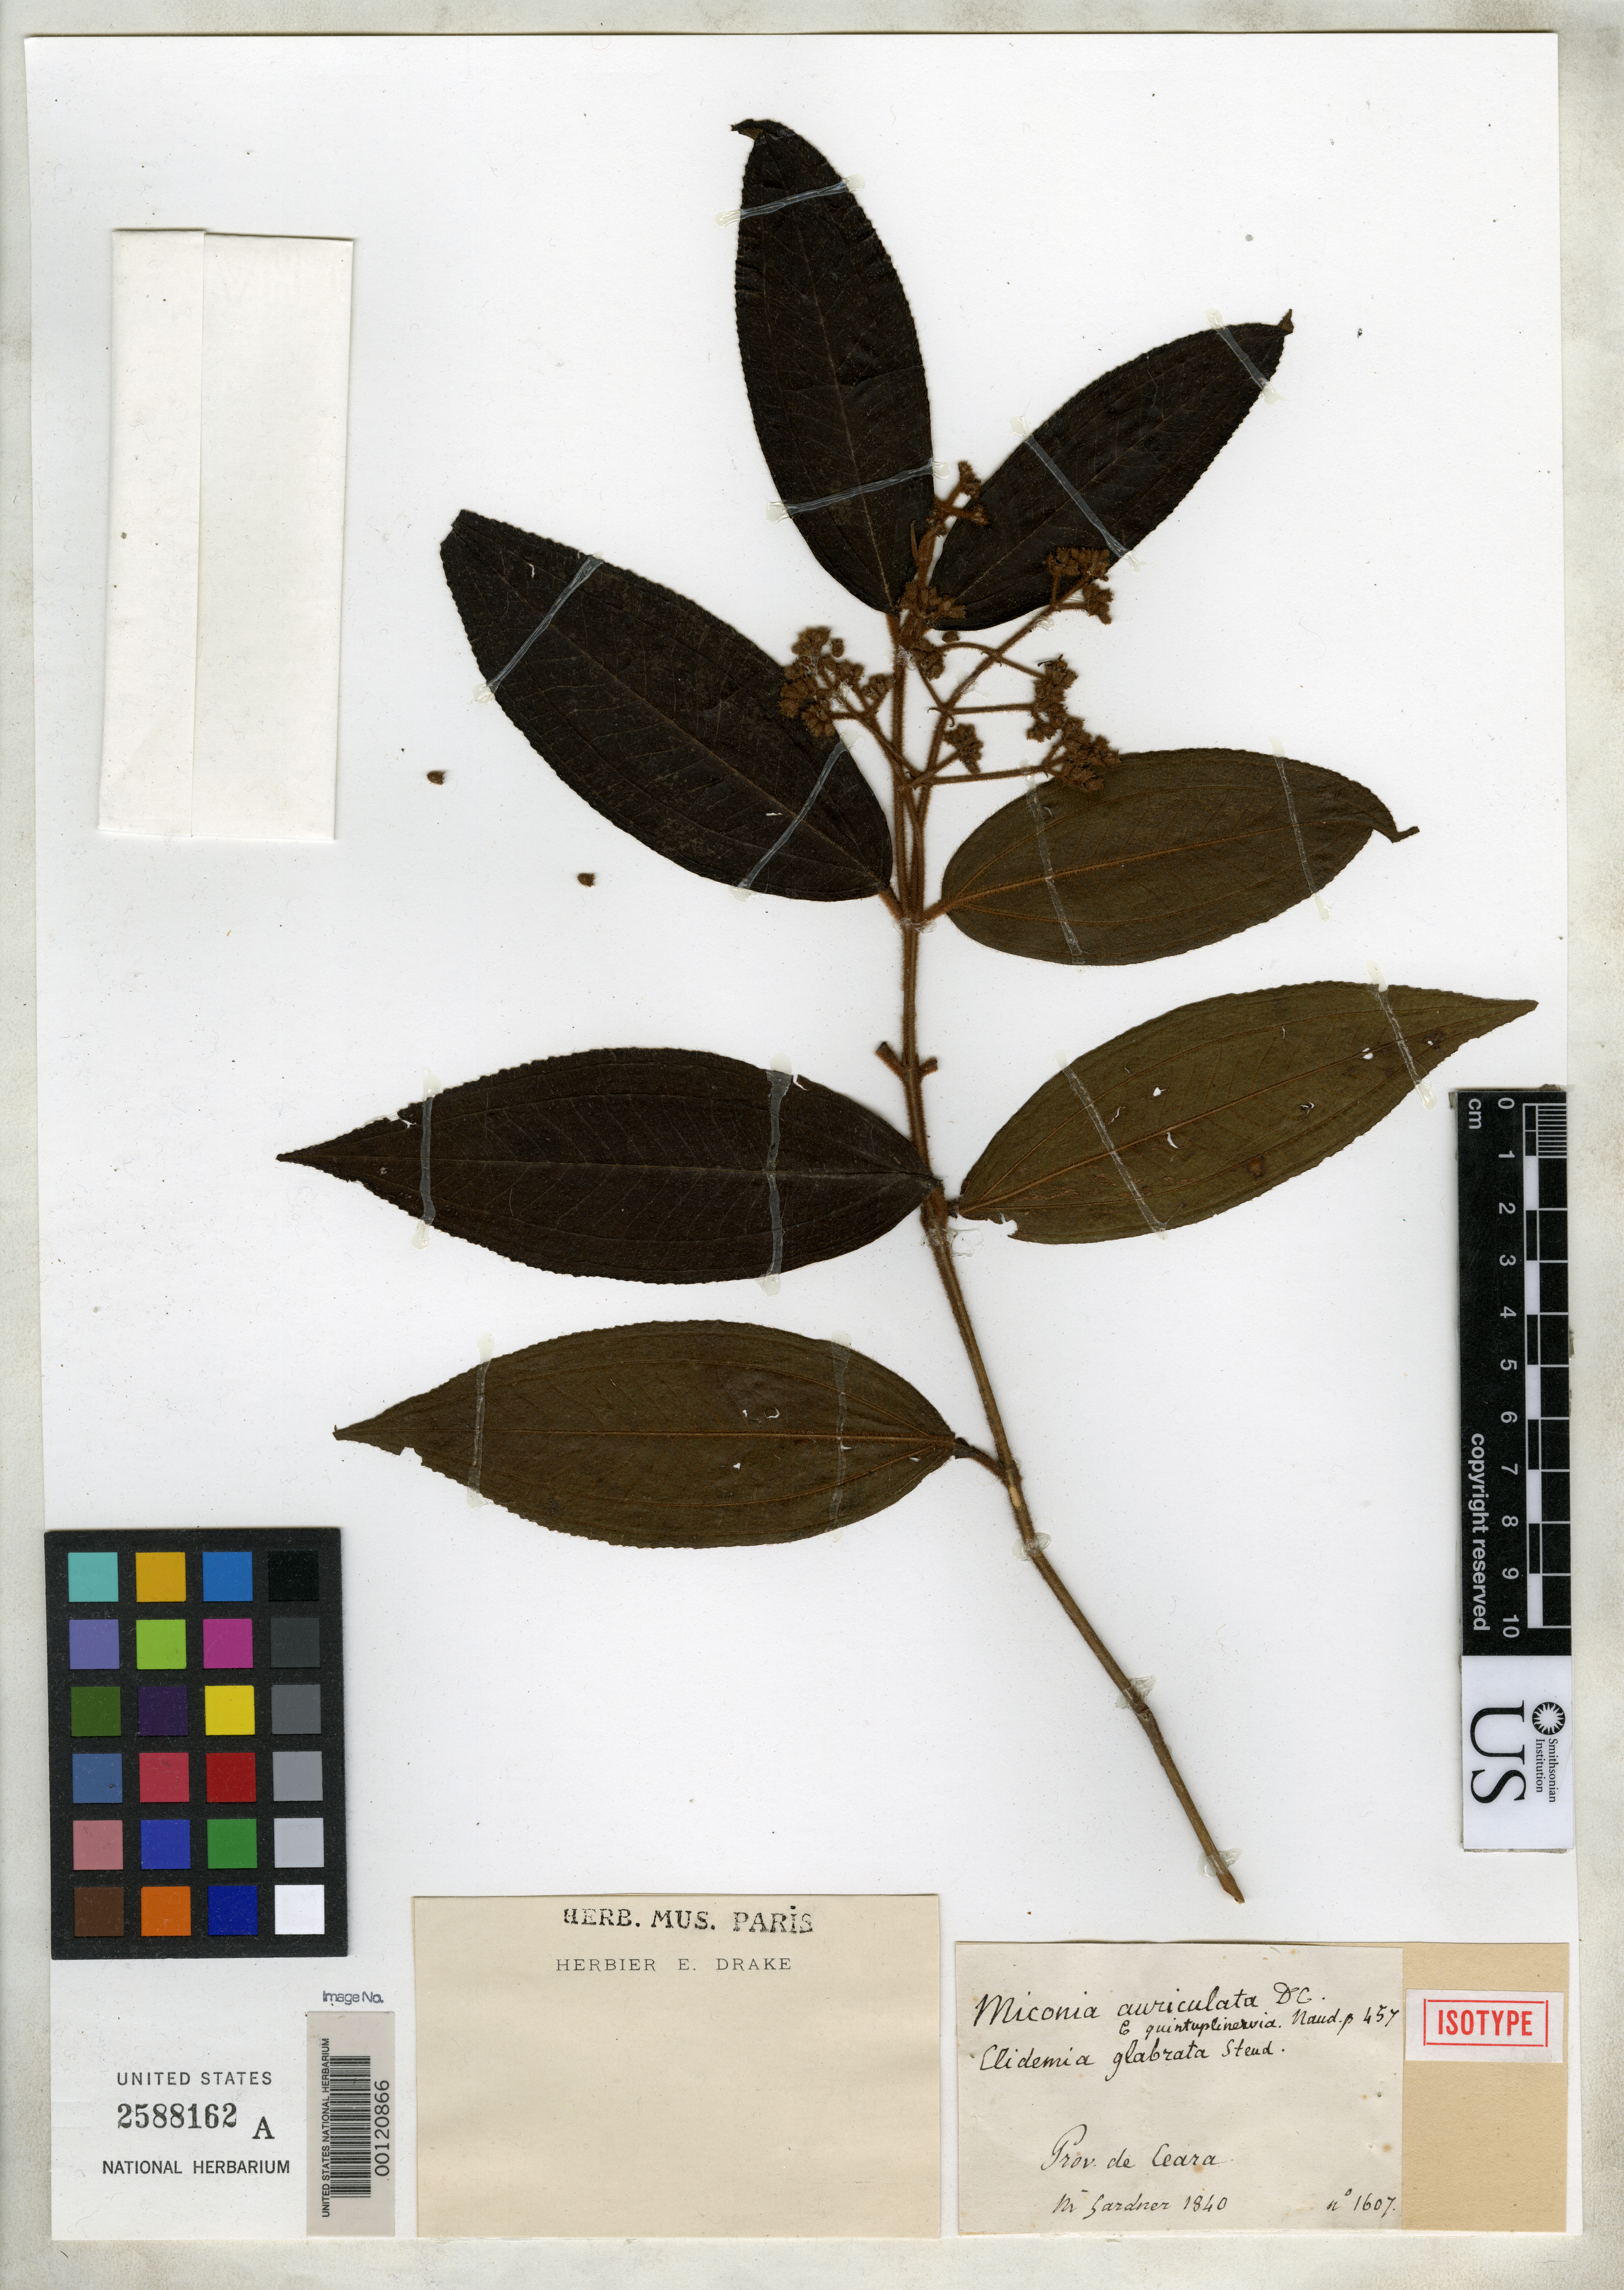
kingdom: Plantae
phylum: Tracheophyta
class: Magnoliopsida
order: Myrtales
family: Melastomataceae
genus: Miconia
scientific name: Miconia auriculata var. quintuplinervia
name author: Naudin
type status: Isotype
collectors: G. Gardner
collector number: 1607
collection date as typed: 1840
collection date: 1840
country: Brazil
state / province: Ceará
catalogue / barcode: US 2588162A